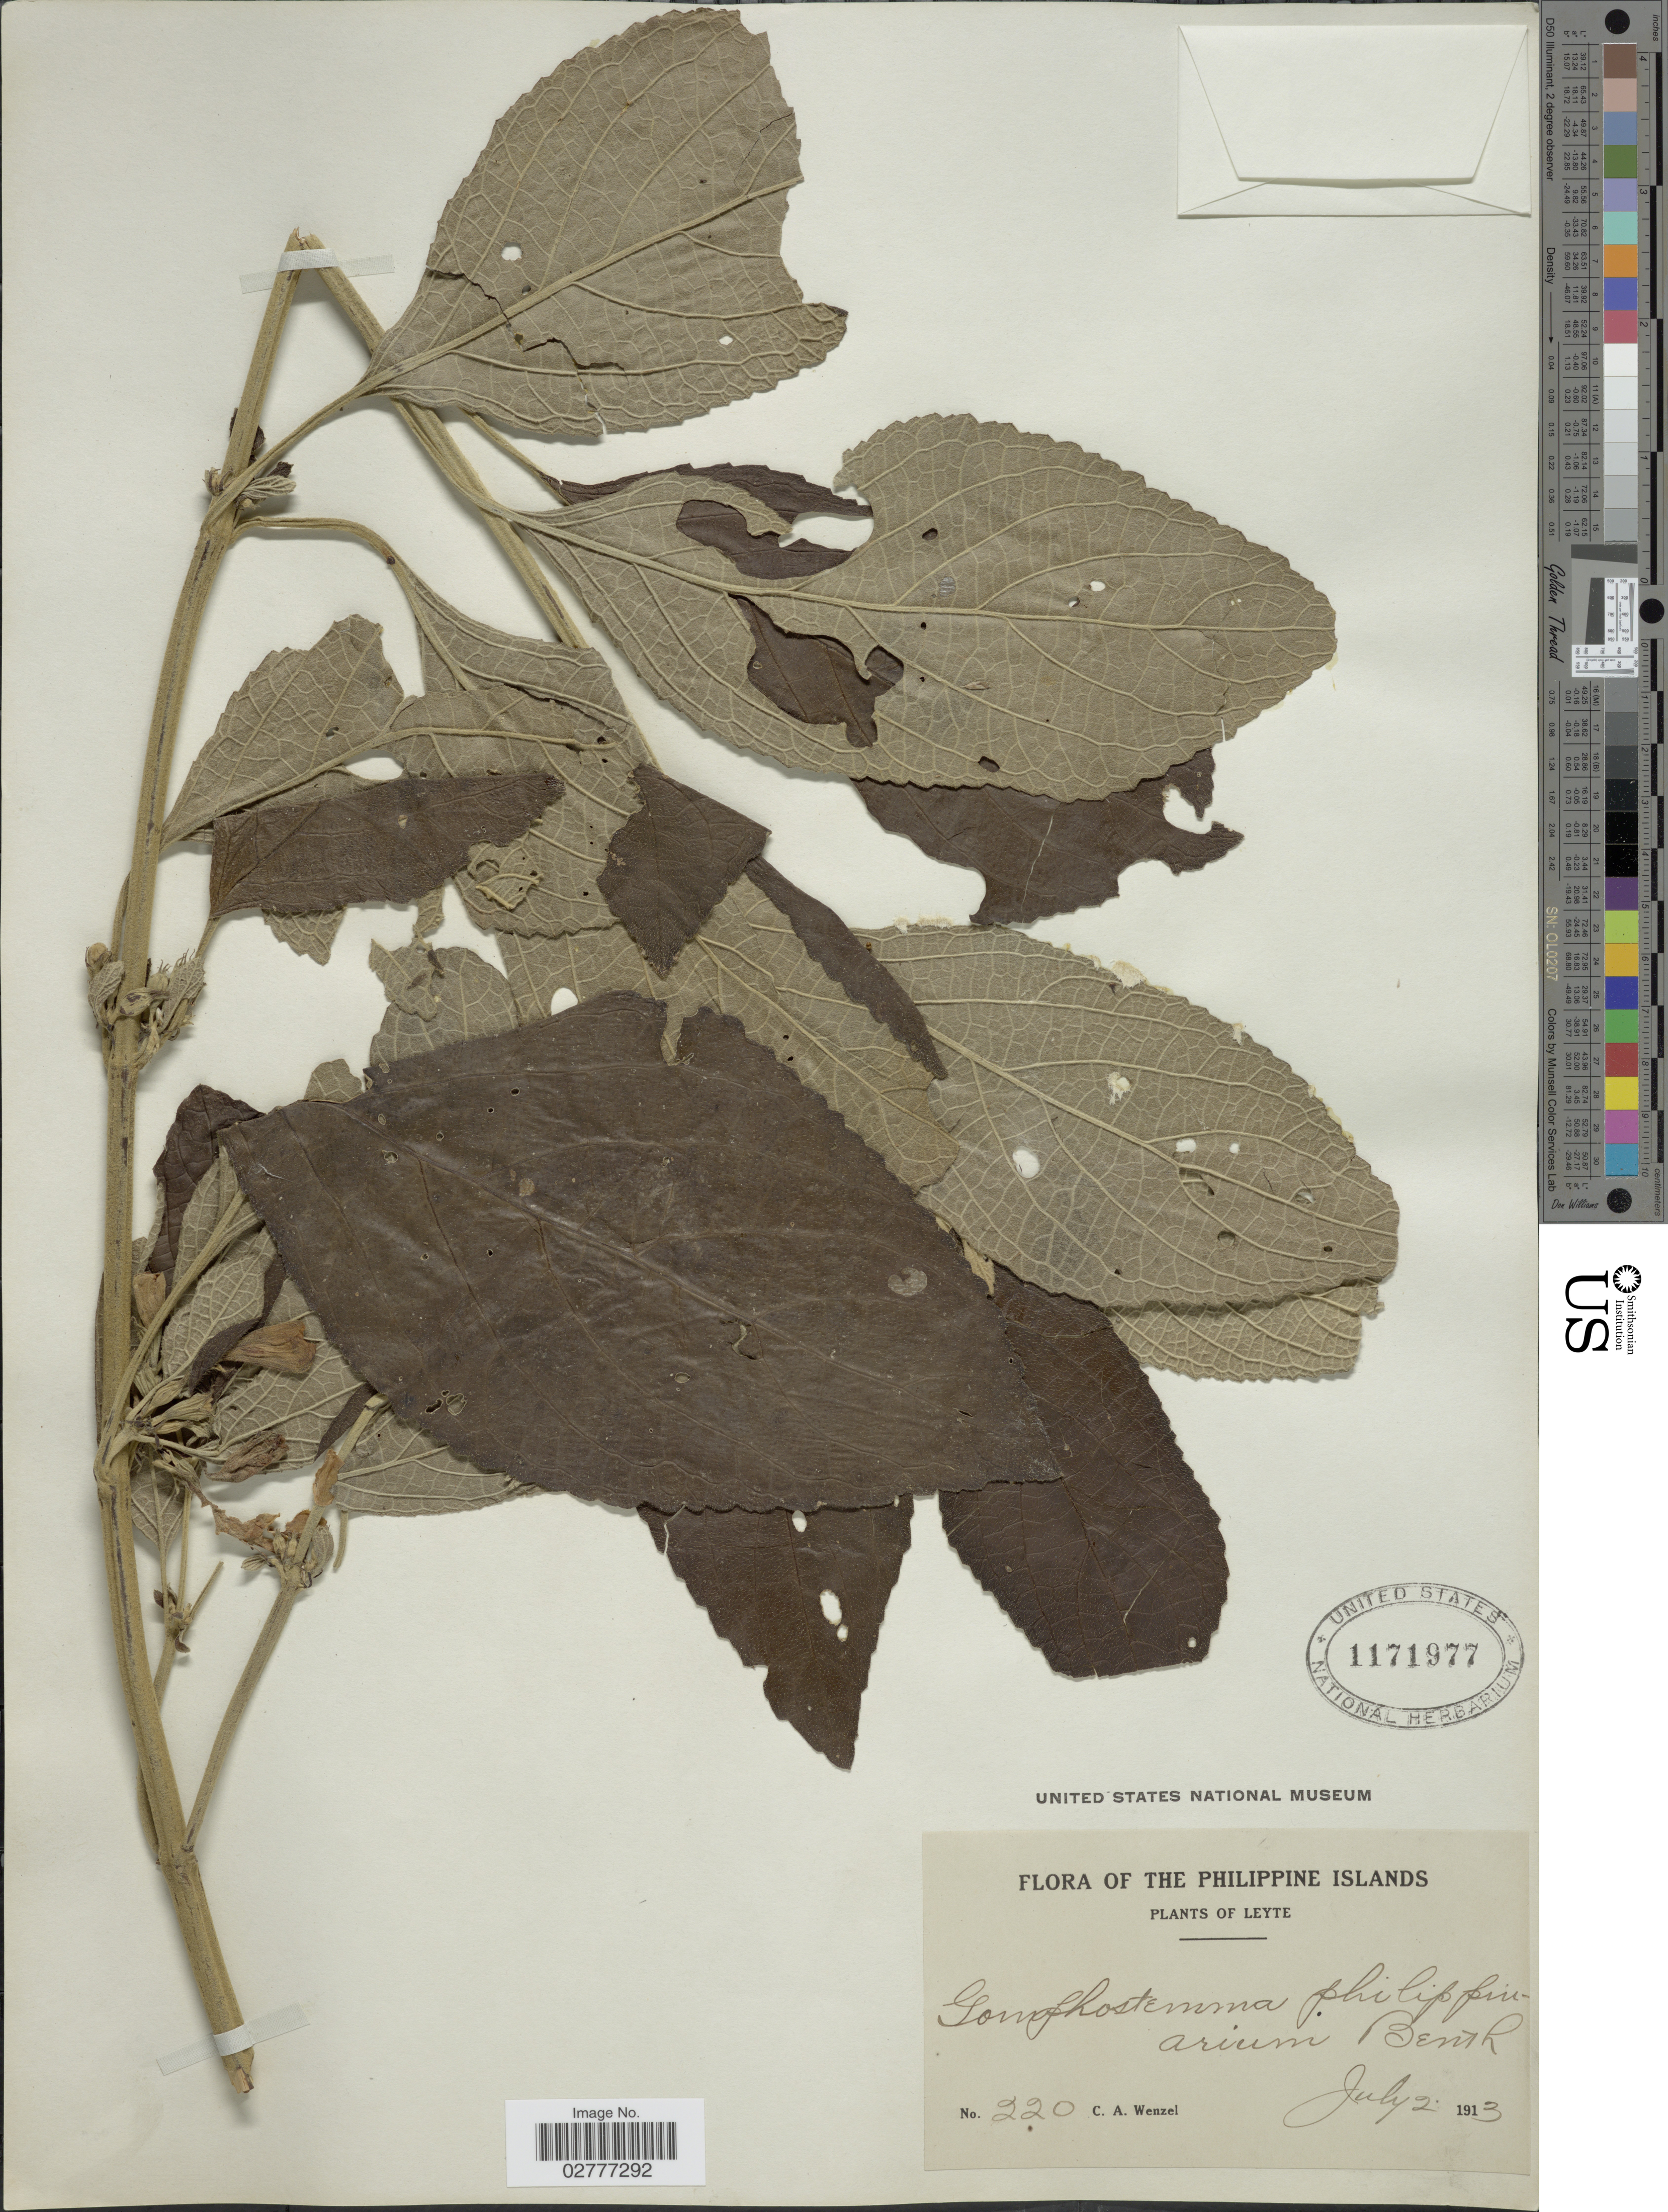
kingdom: Plantae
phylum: Tracheophyta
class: Magnoliopsida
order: Lamiales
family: Lamiaceae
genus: Gomphostemma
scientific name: Gomphostemma philippinarum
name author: Benth.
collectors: C. Wenzel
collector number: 220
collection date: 1913-07-02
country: Philippines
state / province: Eastern Visayas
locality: Leyte.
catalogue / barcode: US 1171977